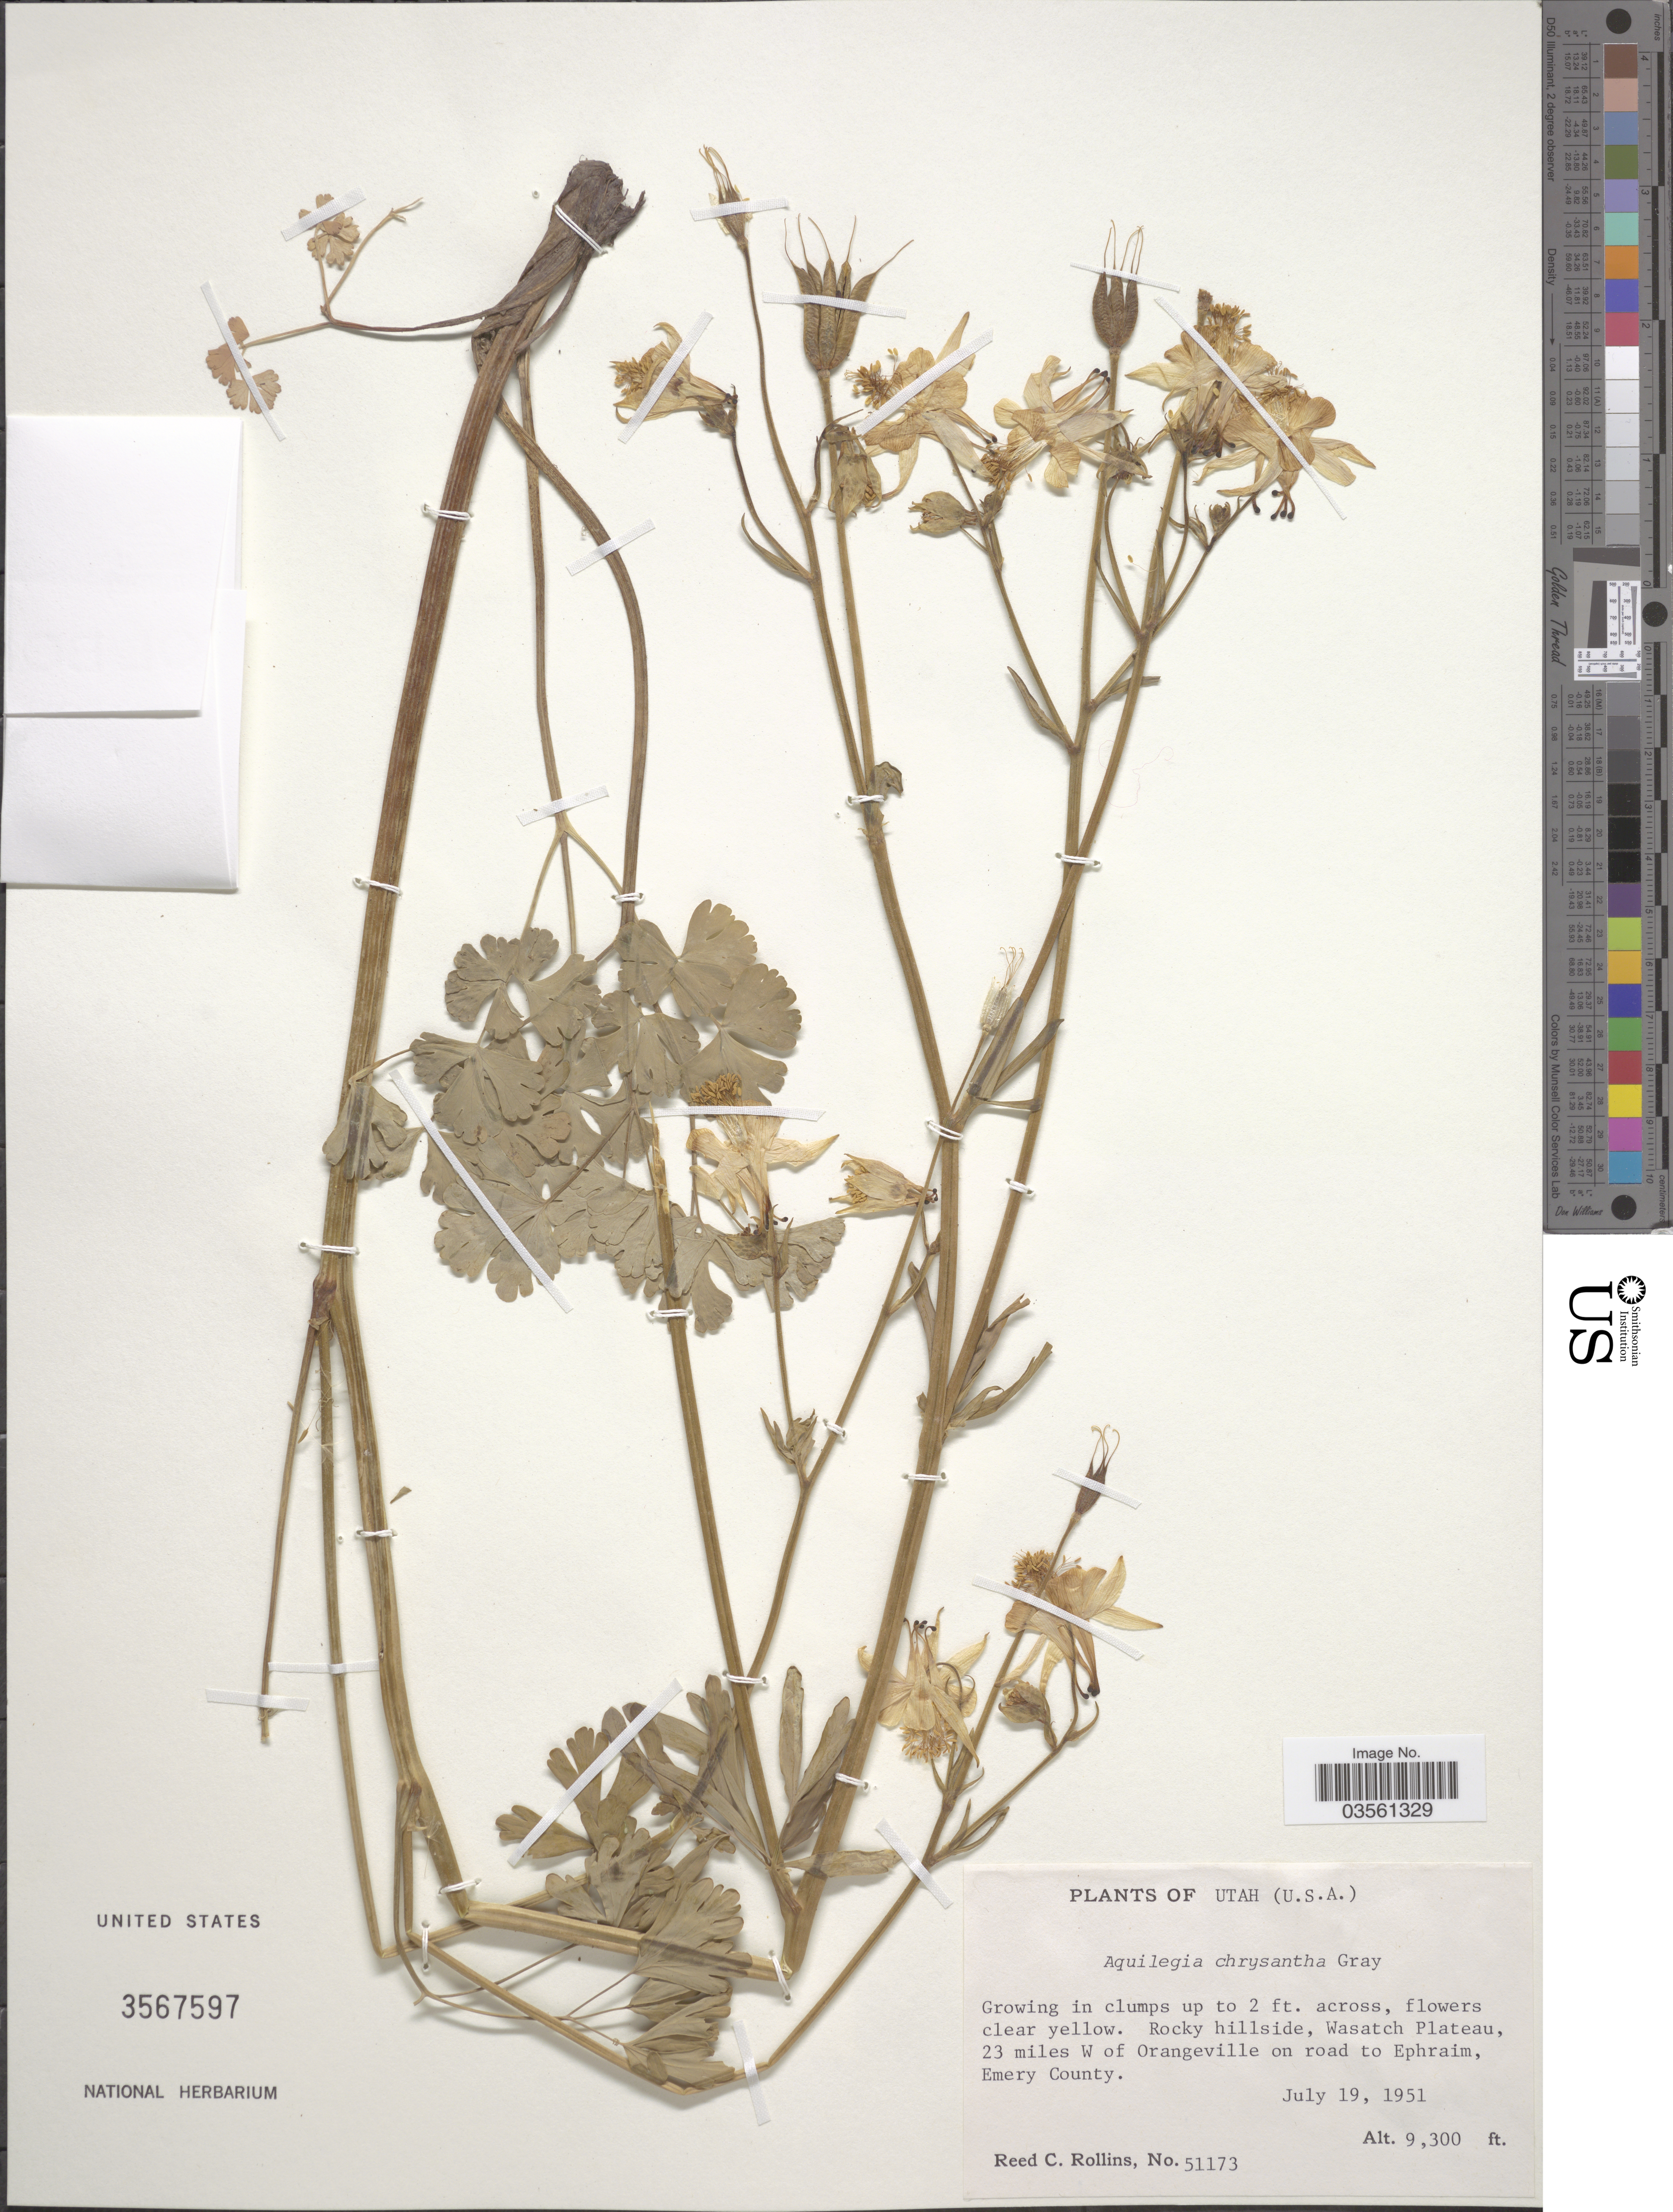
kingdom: Plantae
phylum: Tracheophyta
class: Magnoliopsida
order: Ranunculales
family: Ranunculaceae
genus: Aquilegia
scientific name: Aquilegia chrysantha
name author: A. Gray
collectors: R. C. Rollins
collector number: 51173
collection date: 1951-07-19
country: United States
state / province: Utah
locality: U.S.A. Rocky hillside, Wasatch Plateau, 23 miles W of Orangeville on road to Ephraim, Emery County.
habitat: rocky hillside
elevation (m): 2835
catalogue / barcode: US 3567597